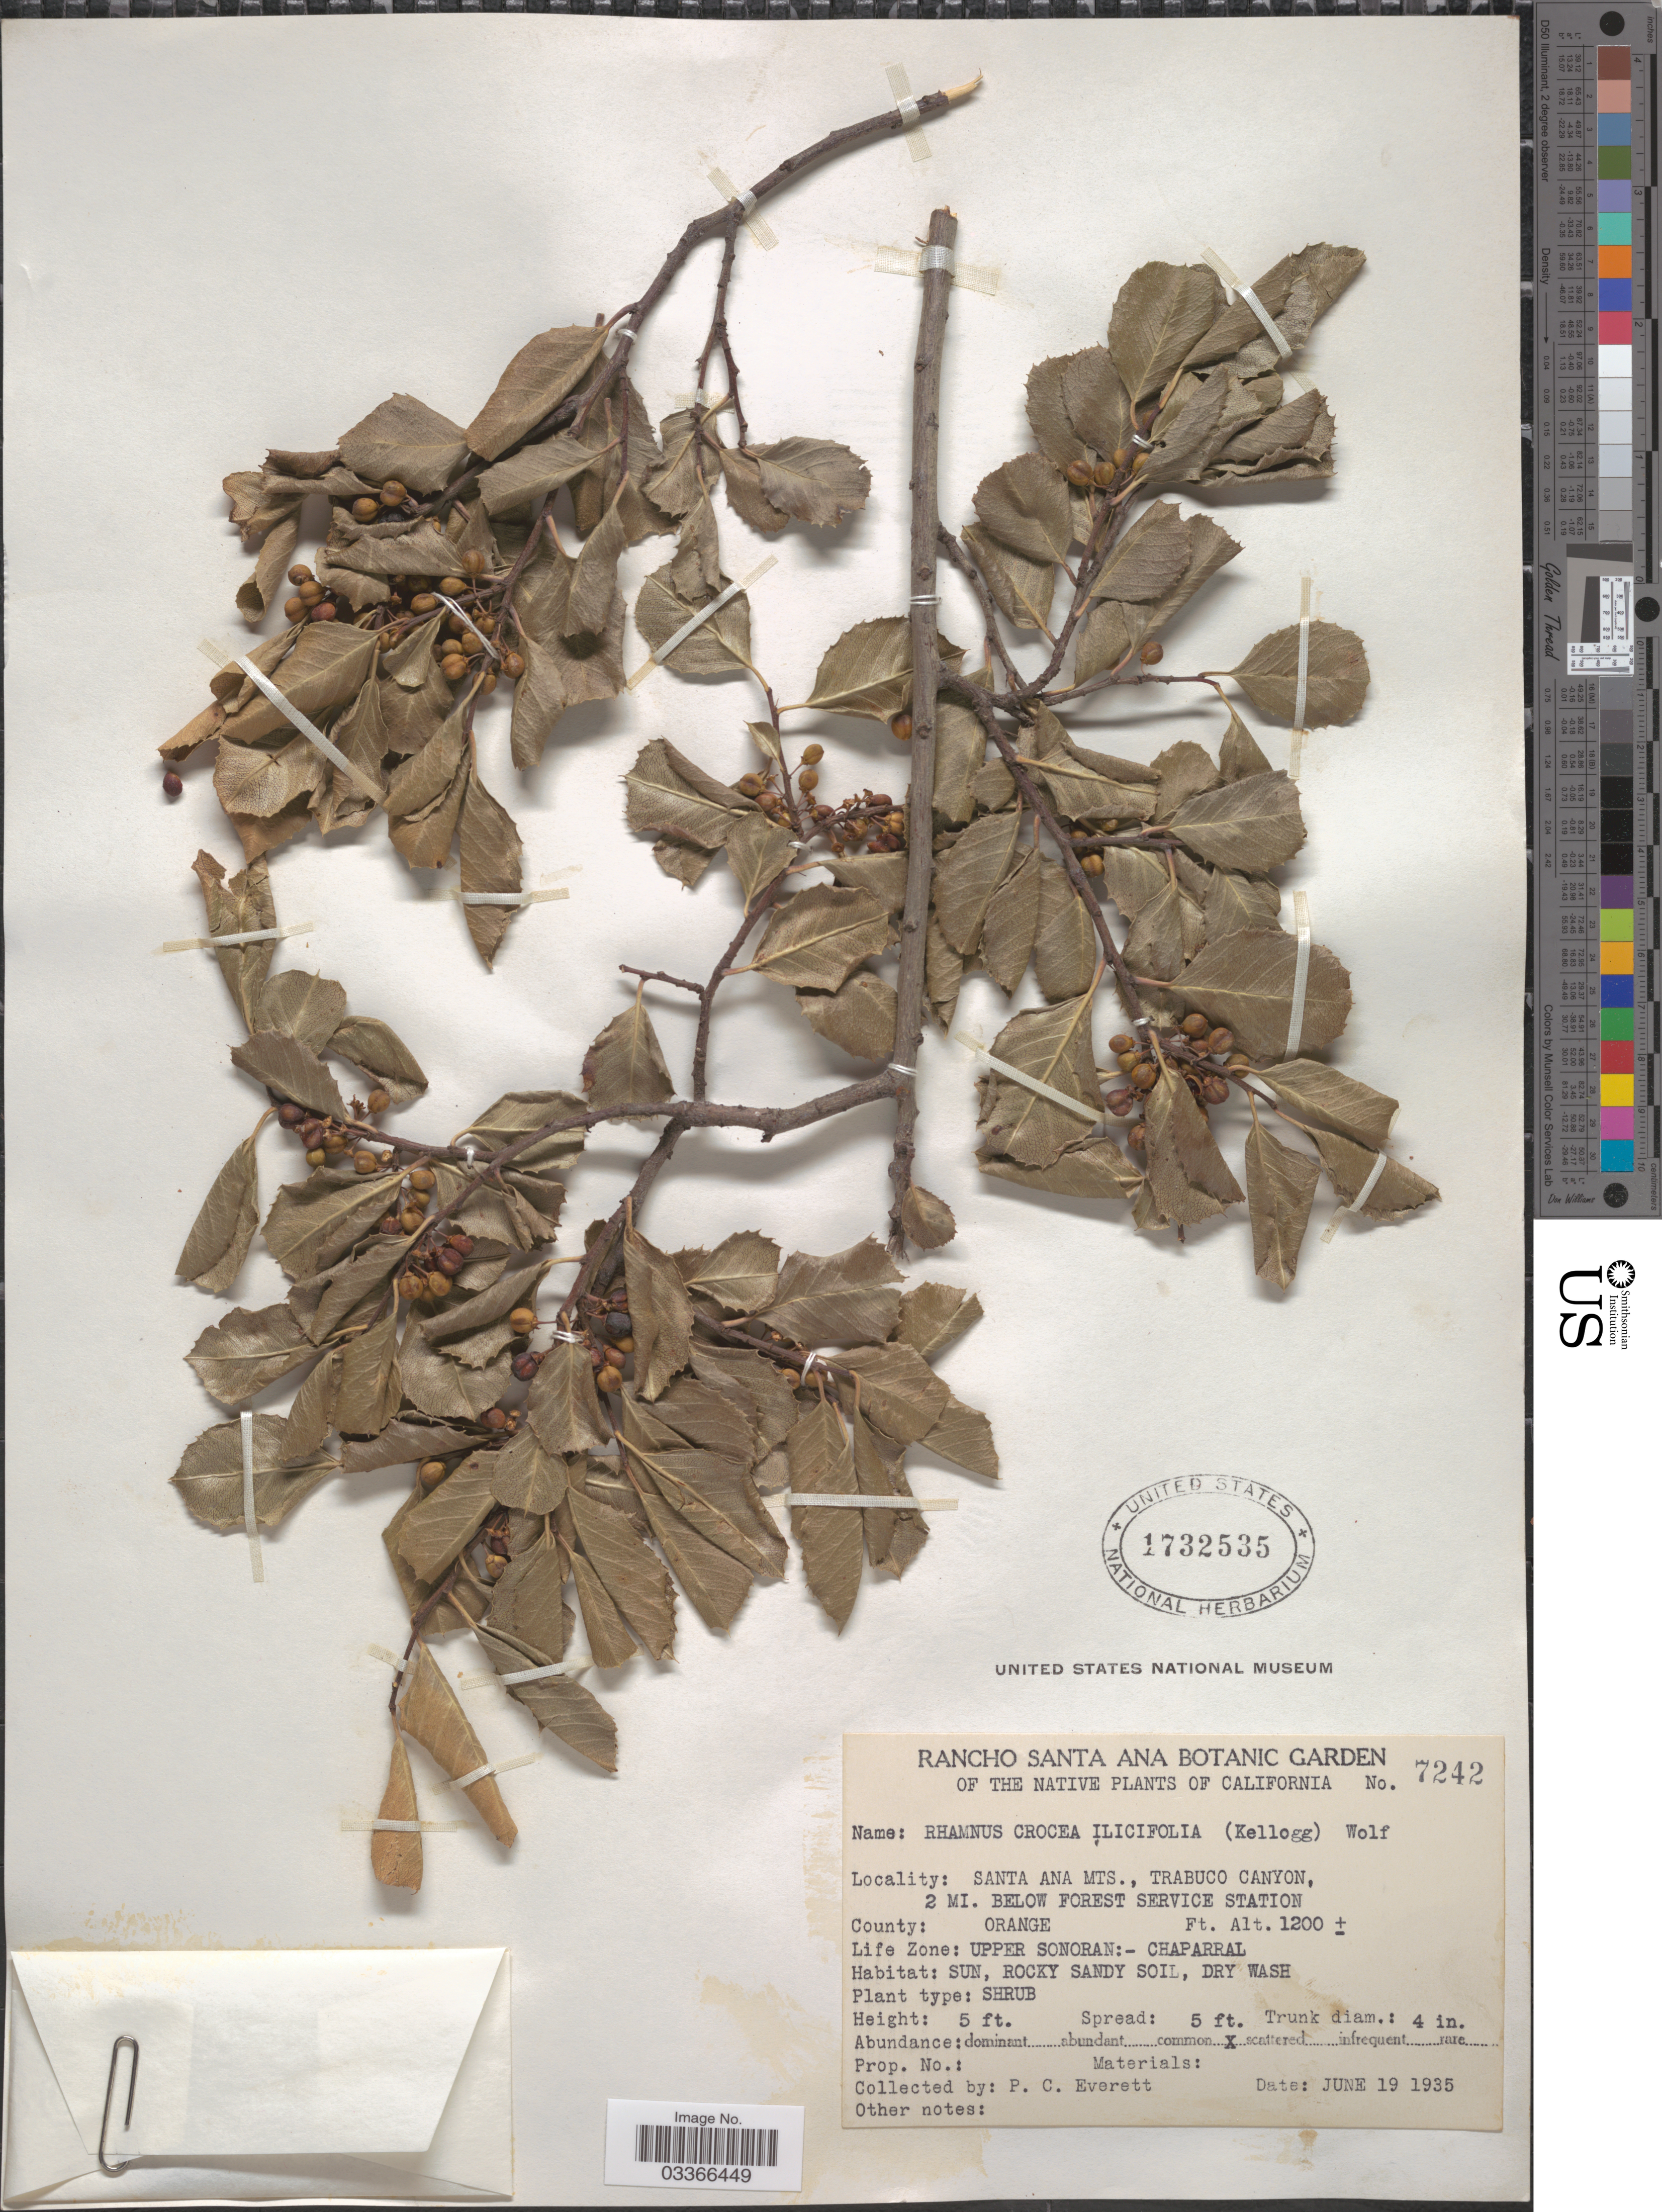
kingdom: Plantae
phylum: Tracheophyta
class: Magnoliopsida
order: Rosales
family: Rhamnaceae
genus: Rhamnus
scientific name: Rhamnus crocea var. ilicifolia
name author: (Kellogg) Greene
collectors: P. Everett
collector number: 7242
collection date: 1935-06-19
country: United States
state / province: California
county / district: Orange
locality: Santa Ana Mts., Trabuco Canyon, 2 mi. below Forest Service Station. County: Orange. Life Zone: Upper Sonoran: - Chaparral.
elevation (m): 366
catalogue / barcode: US 1732535